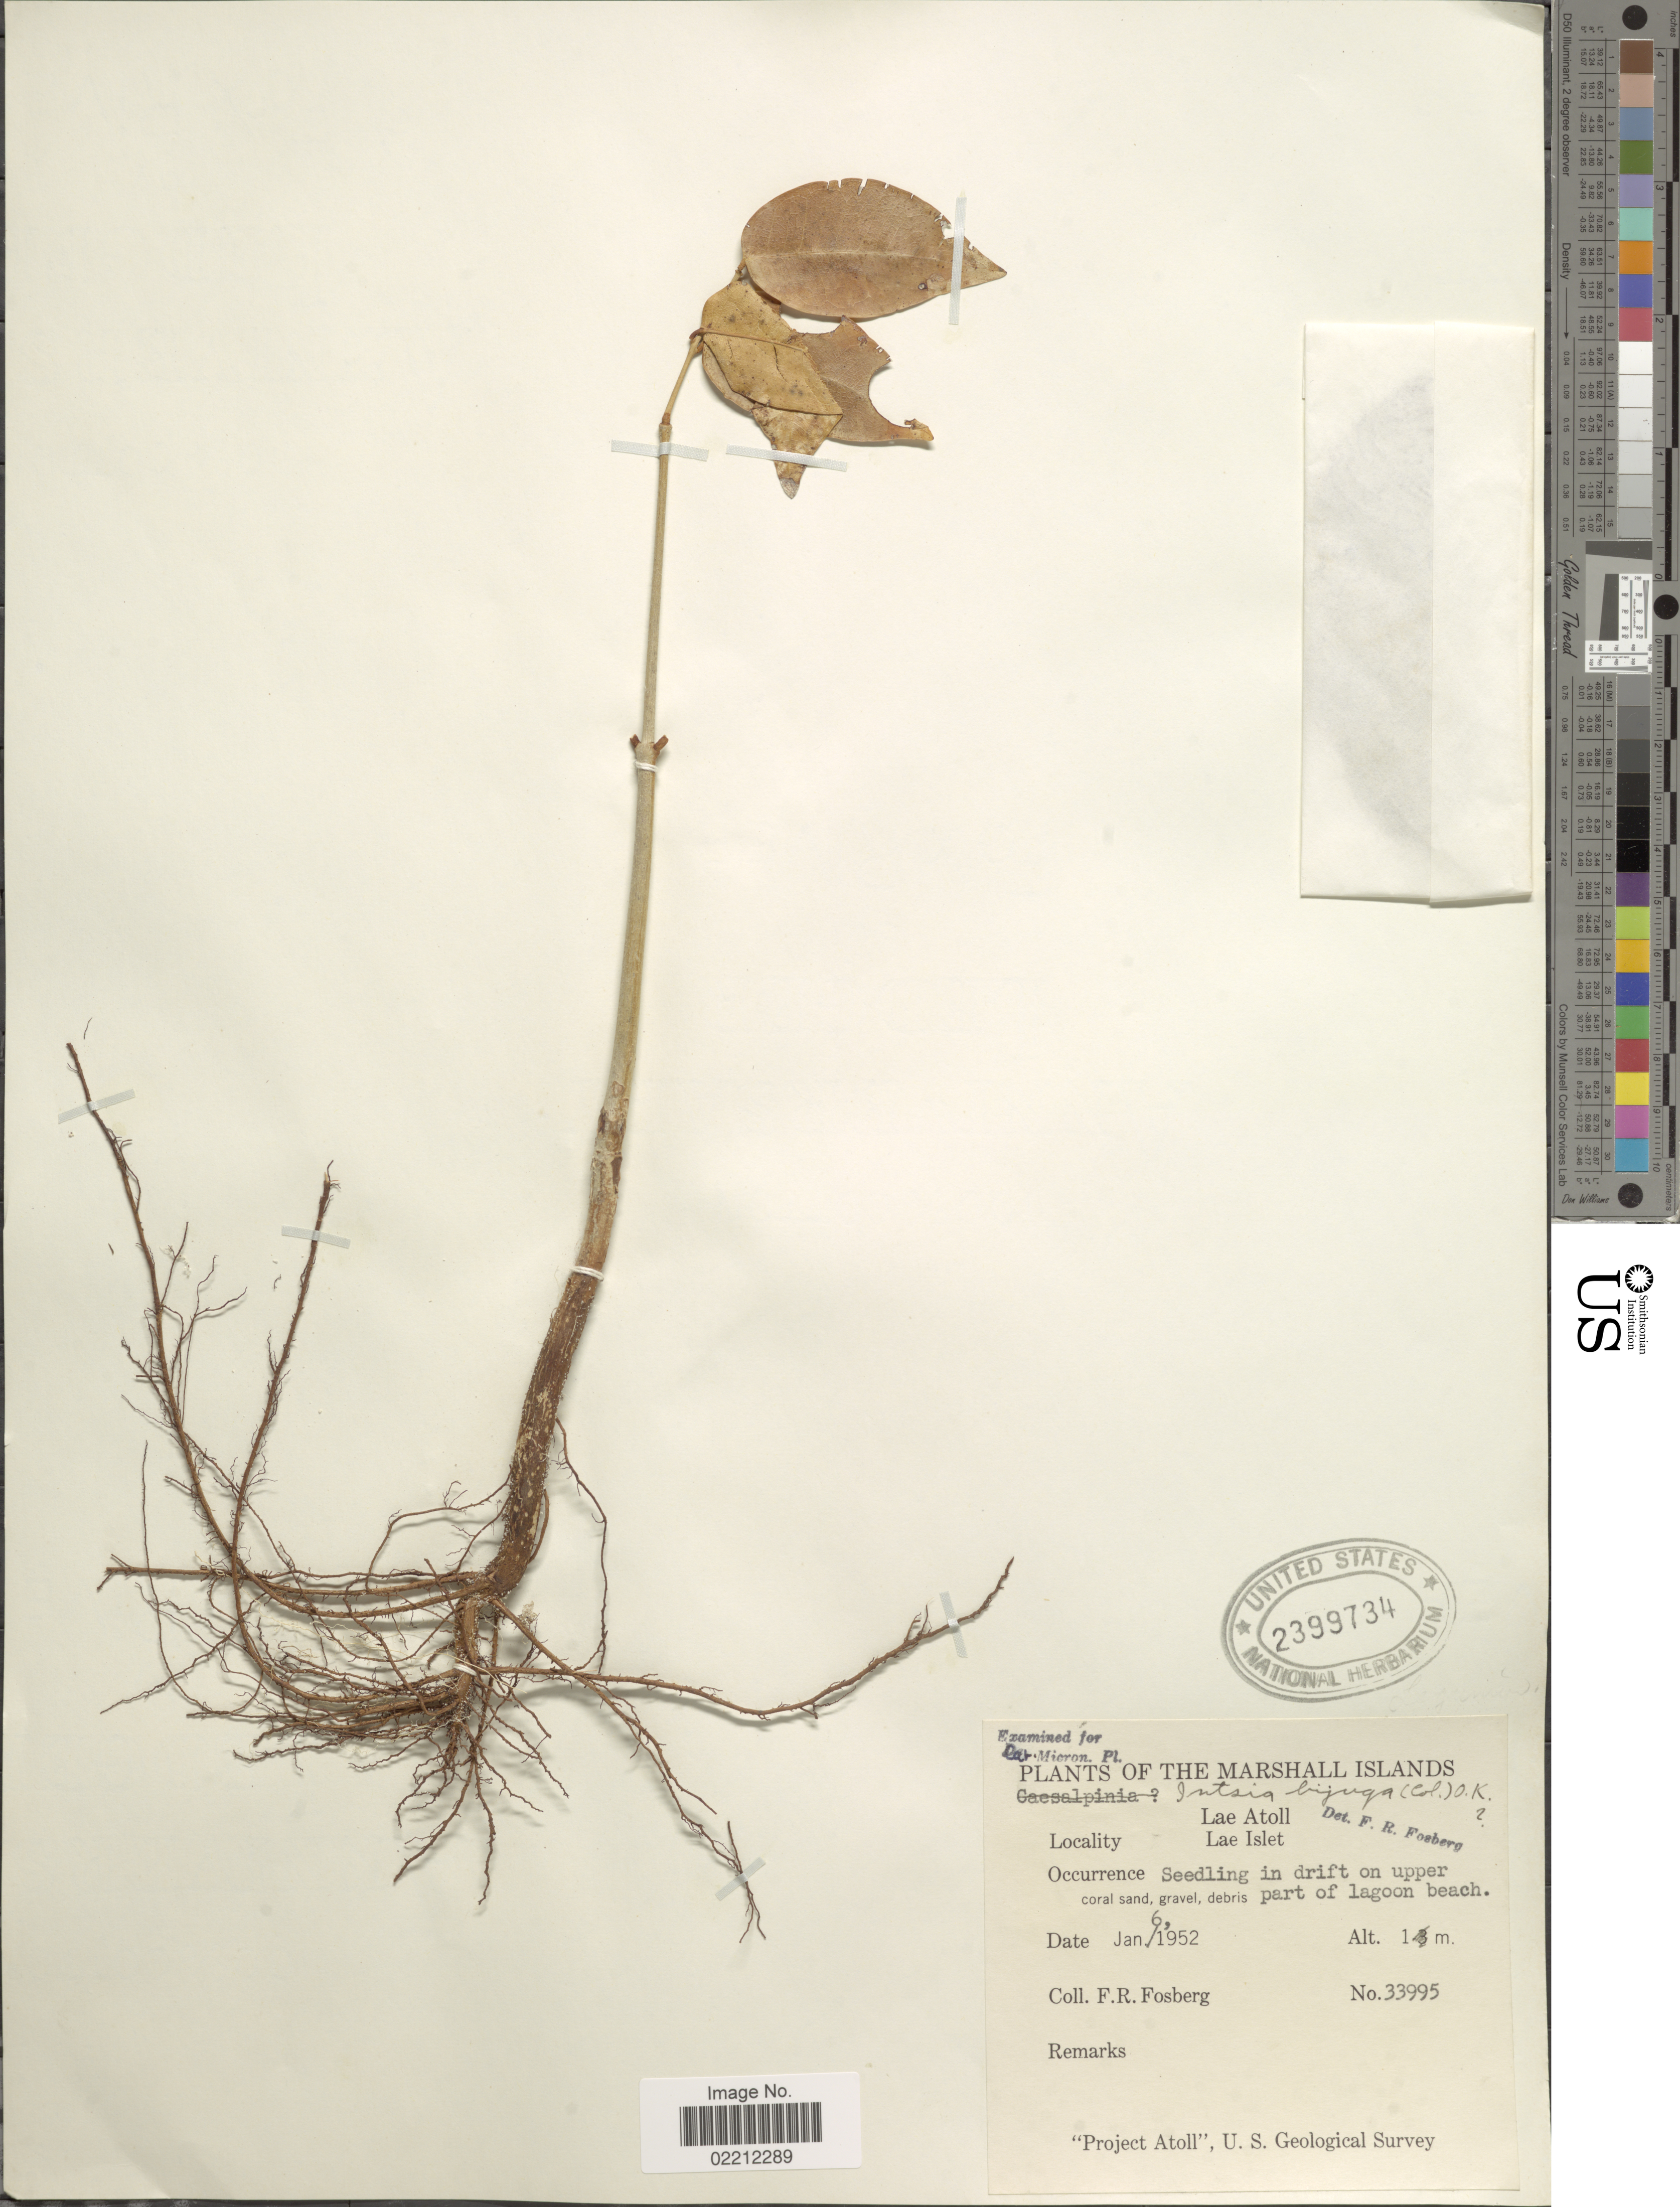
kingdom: Plantae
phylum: Tracheophyta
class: Magnoliopsida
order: Fabales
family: Fabaceae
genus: Intsia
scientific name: Intsia bijuga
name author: (Colebr.) Kuntze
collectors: F. R. Fosberg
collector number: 33995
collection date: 1952-01-06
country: Marshall Islands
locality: Lae Atoll. Lae Islet.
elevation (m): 1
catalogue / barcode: US 2399734